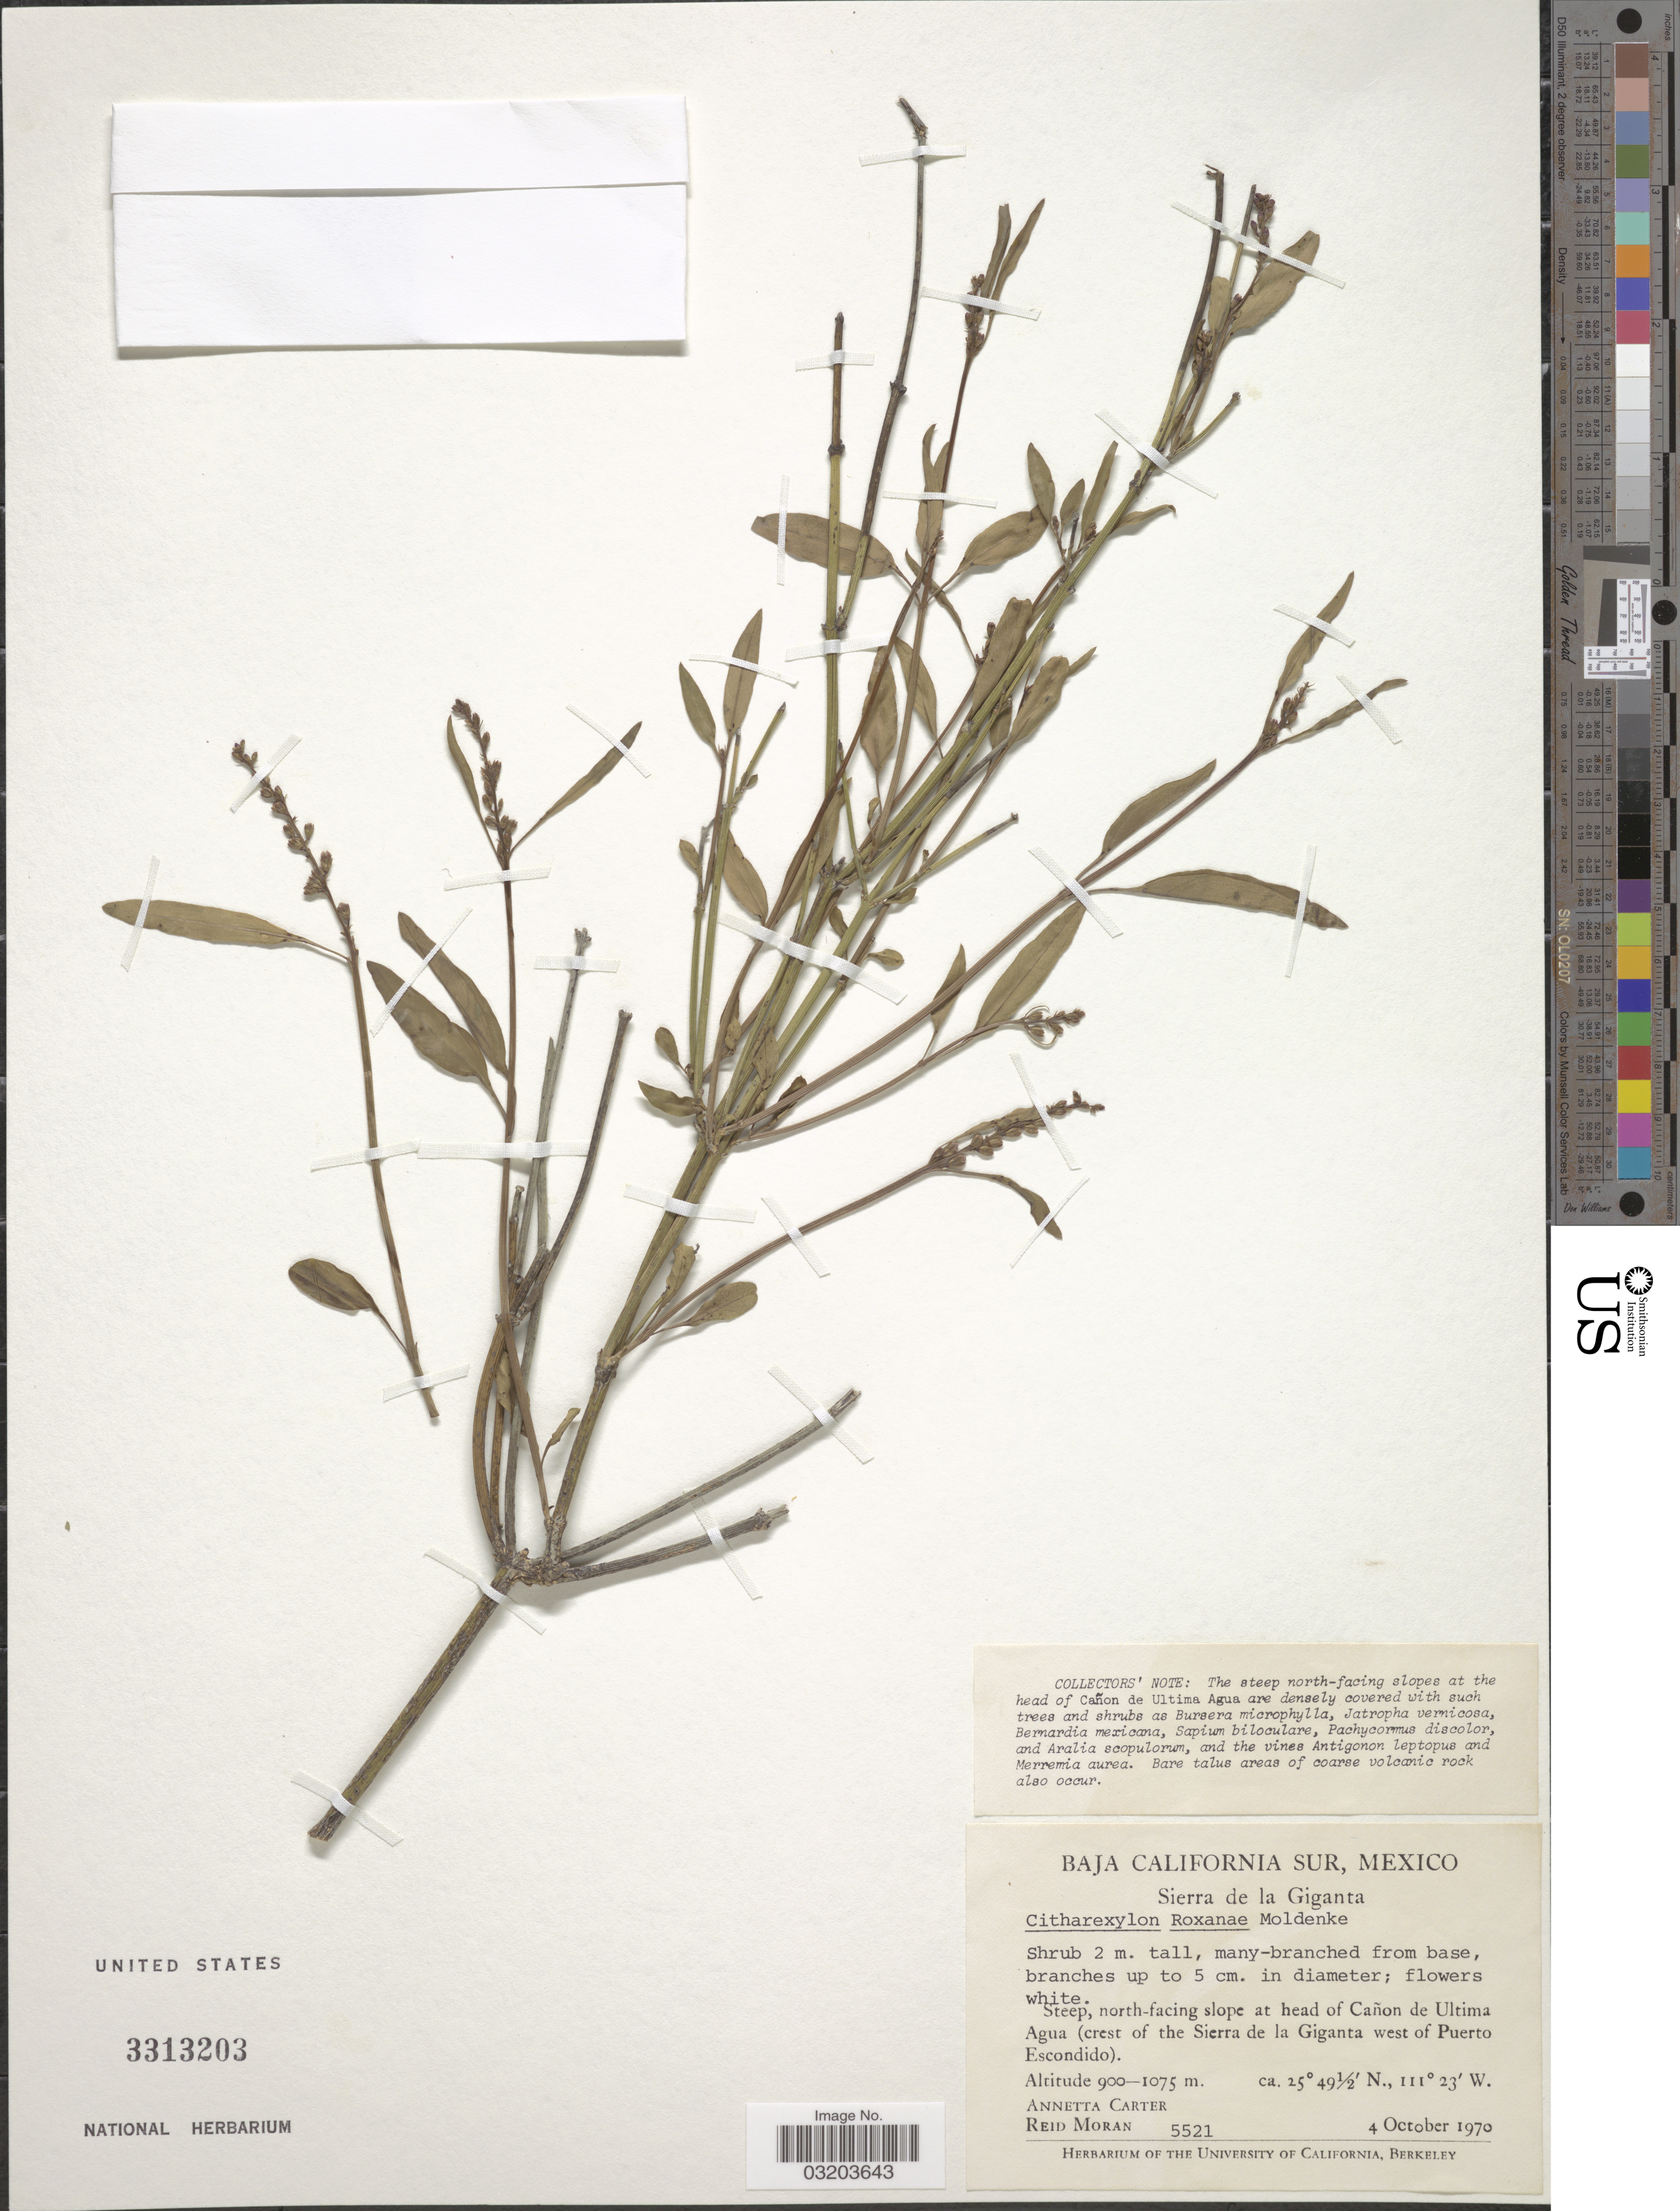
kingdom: Plantae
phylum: Tracheophyta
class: Magnoliopsida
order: Lamiales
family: Verbenaceae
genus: Citharexylum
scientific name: Citharexylum roxanae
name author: Moldenke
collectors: A. Carter & R. V. Moran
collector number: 5521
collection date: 1970-10-04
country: Mexico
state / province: Baja California Sur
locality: Sierra de la Giganta. Steep, north-facing slope at head of Cañon de Ultima Agua (crest of the Sierra de la Giganta west of Puerto Escondido).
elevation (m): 900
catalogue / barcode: US 3313203